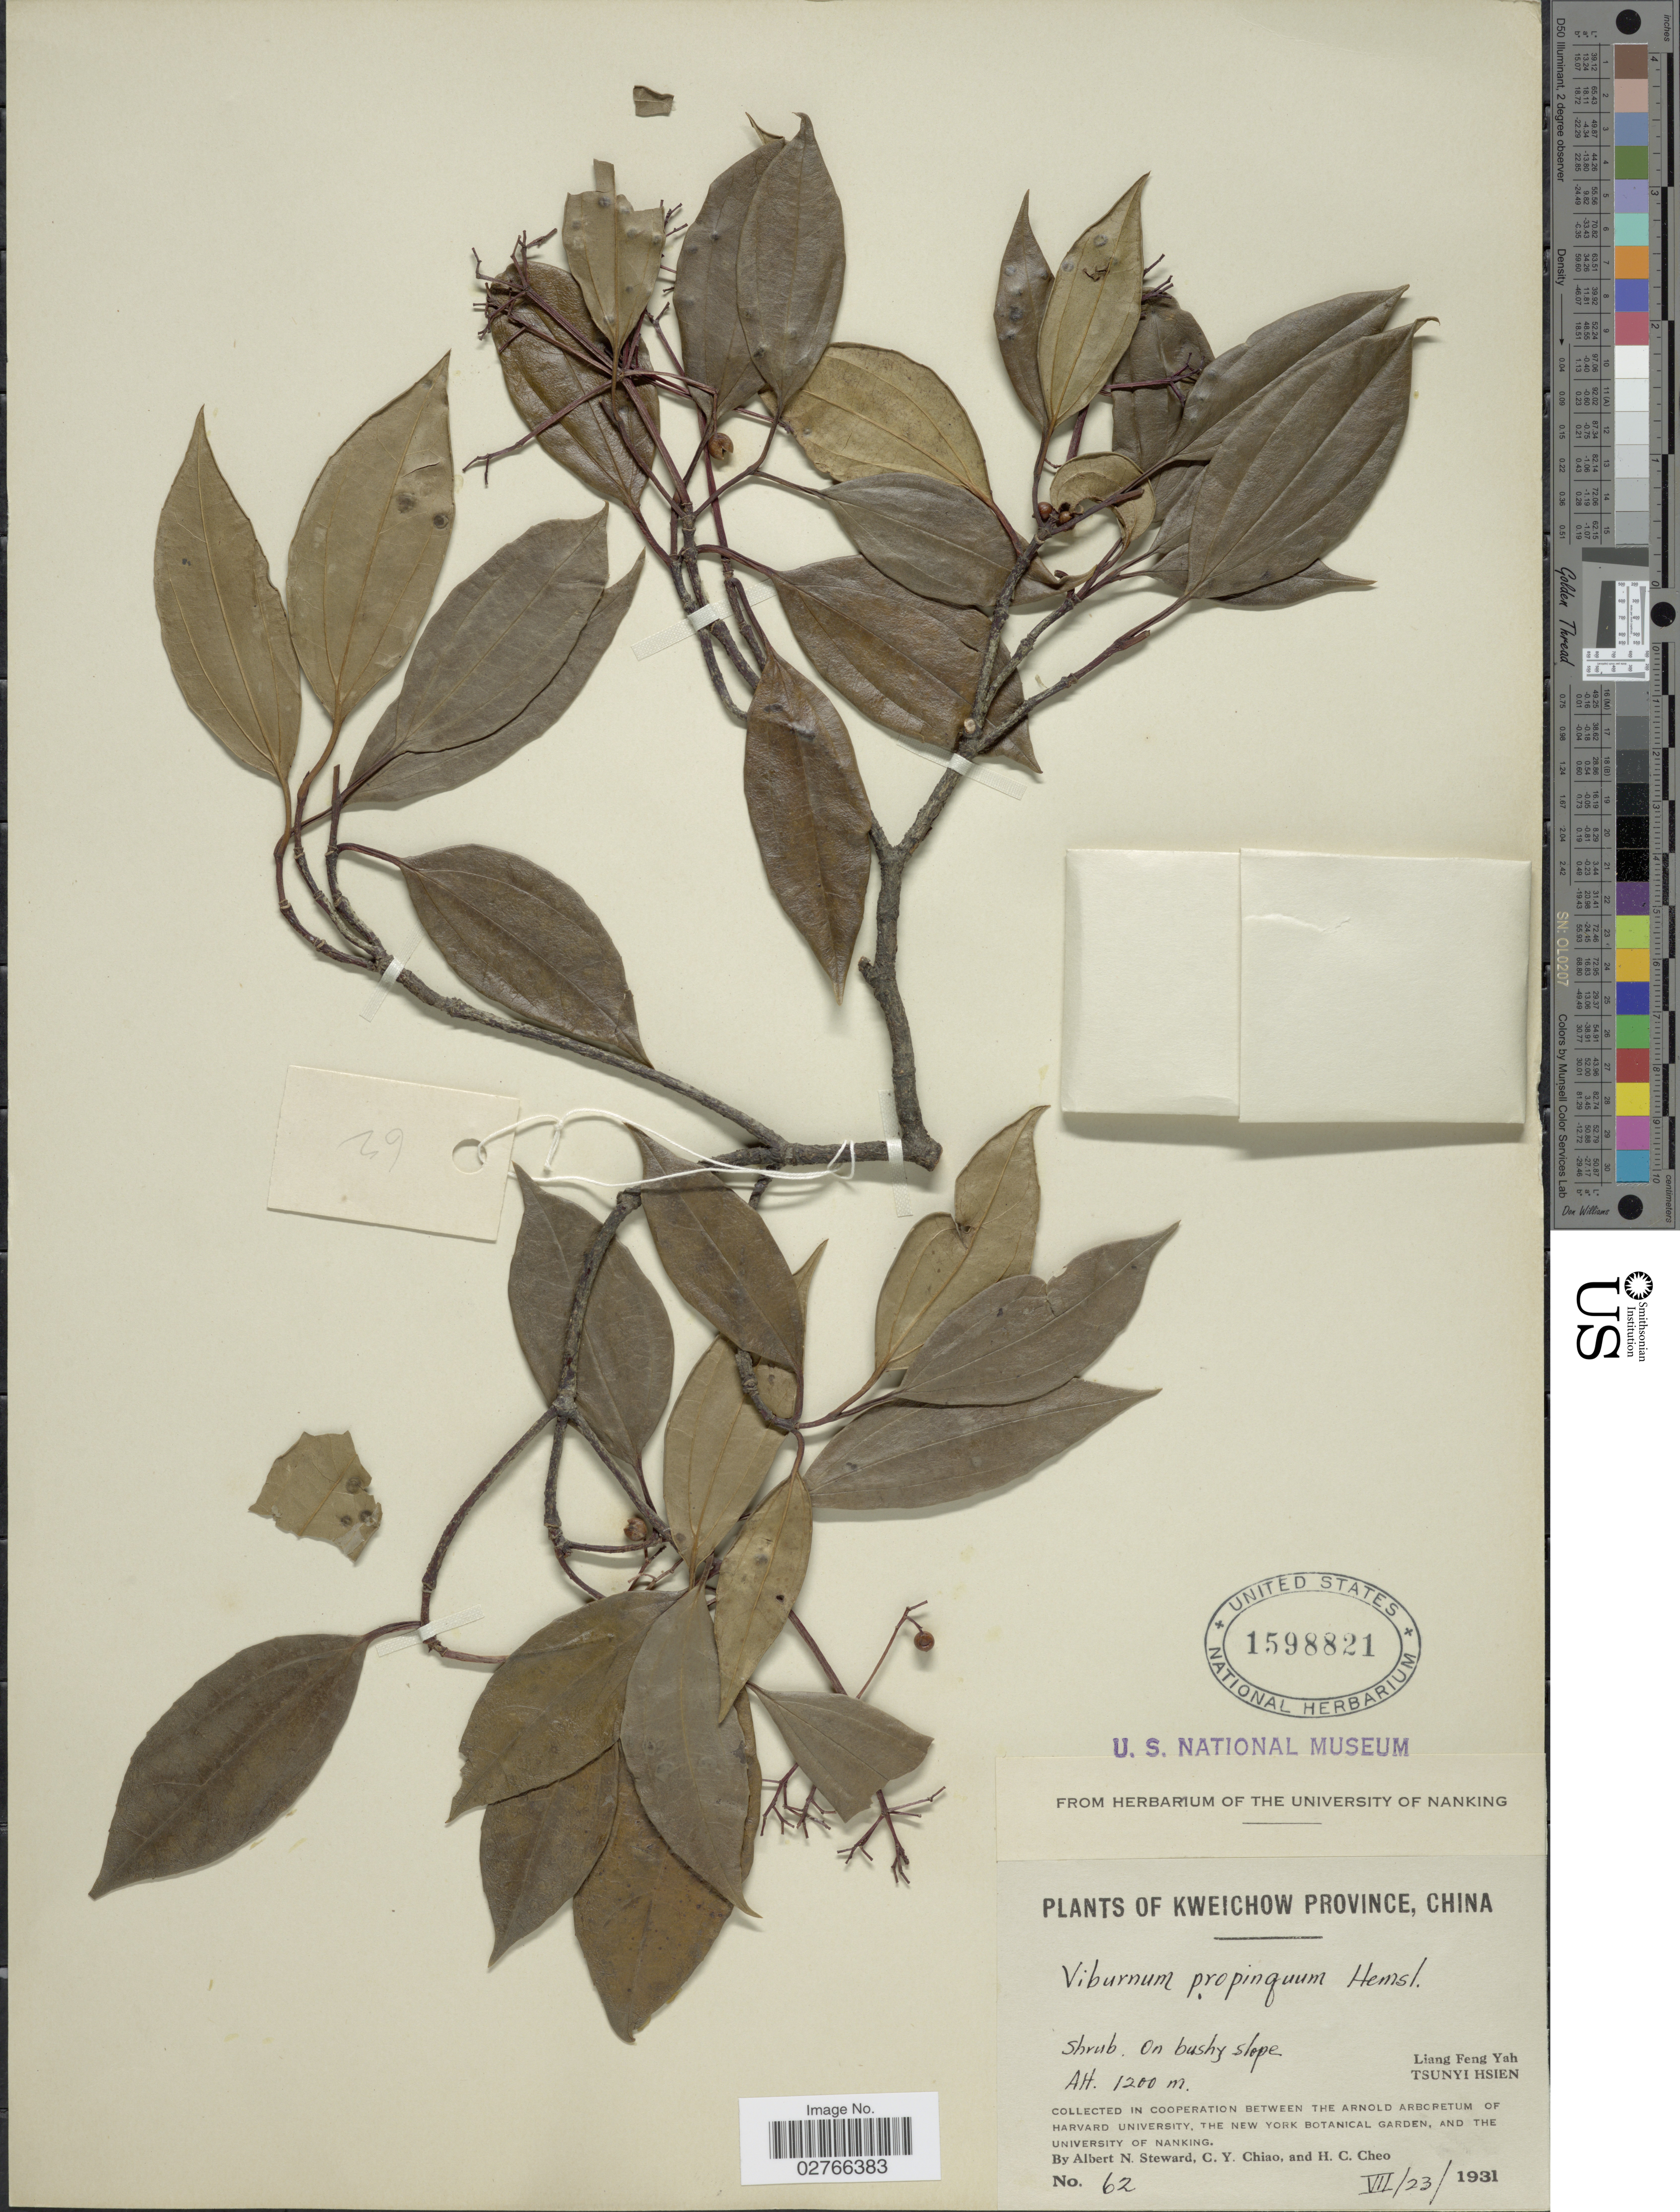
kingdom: Plantae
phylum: Tracheophyta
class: Magnoliopsida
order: Dipsacales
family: Viburnaceae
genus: Viburnum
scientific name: Viburnum propinquum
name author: Hemsl. in F.B. Forbes & Hemsl.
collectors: A. N. Steward, C. Y. Chiao & H. Cheo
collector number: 62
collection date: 1931-07-23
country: China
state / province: Guizhou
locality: Kweichow Province, Liang Feng Yah, Tsunyi Hsien.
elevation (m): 1200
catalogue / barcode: US 1598821